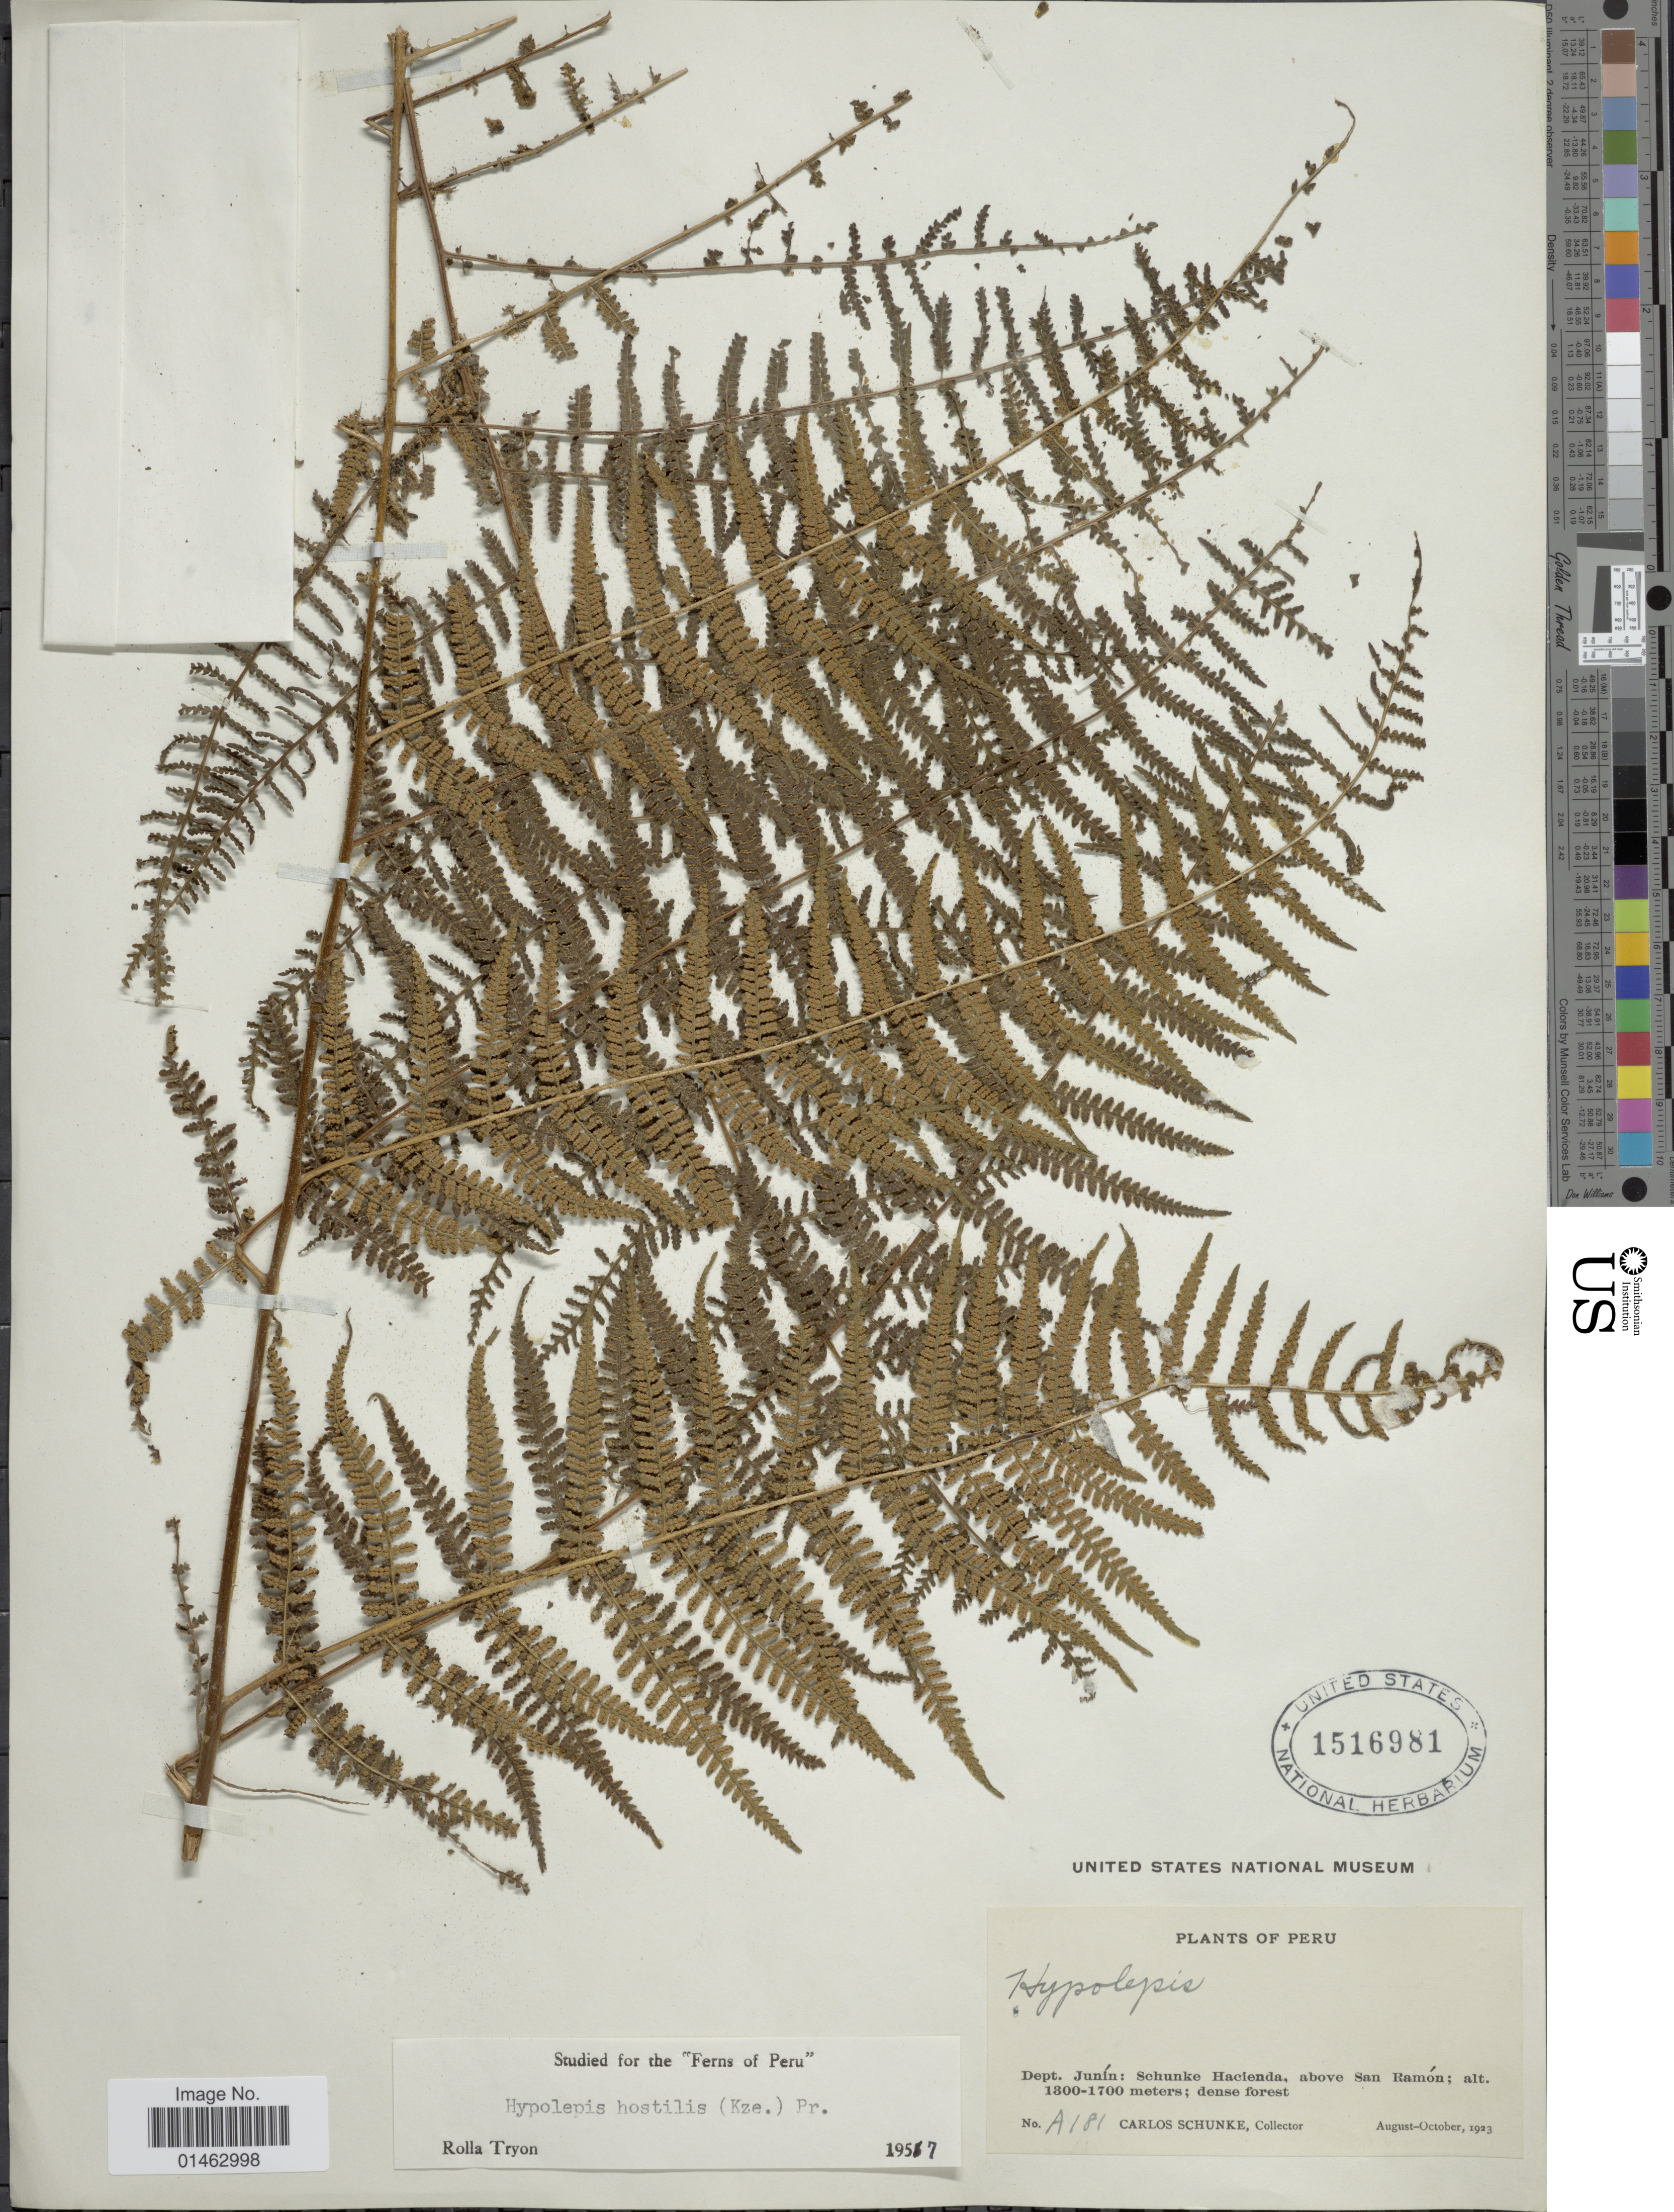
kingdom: Plantae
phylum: Tracheophyta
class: Polypodiopsida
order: Polypodiales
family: Dennstaedtiaceae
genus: Hypolepis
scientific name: Hypolepis hostilis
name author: (Kunze) C. Presl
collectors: C. Schunke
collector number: A181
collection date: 1923-08/1923-10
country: Peru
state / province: Junín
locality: Dept. Junín: Schunke hacienda, above San Ramón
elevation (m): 1300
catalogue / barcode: US 1516981